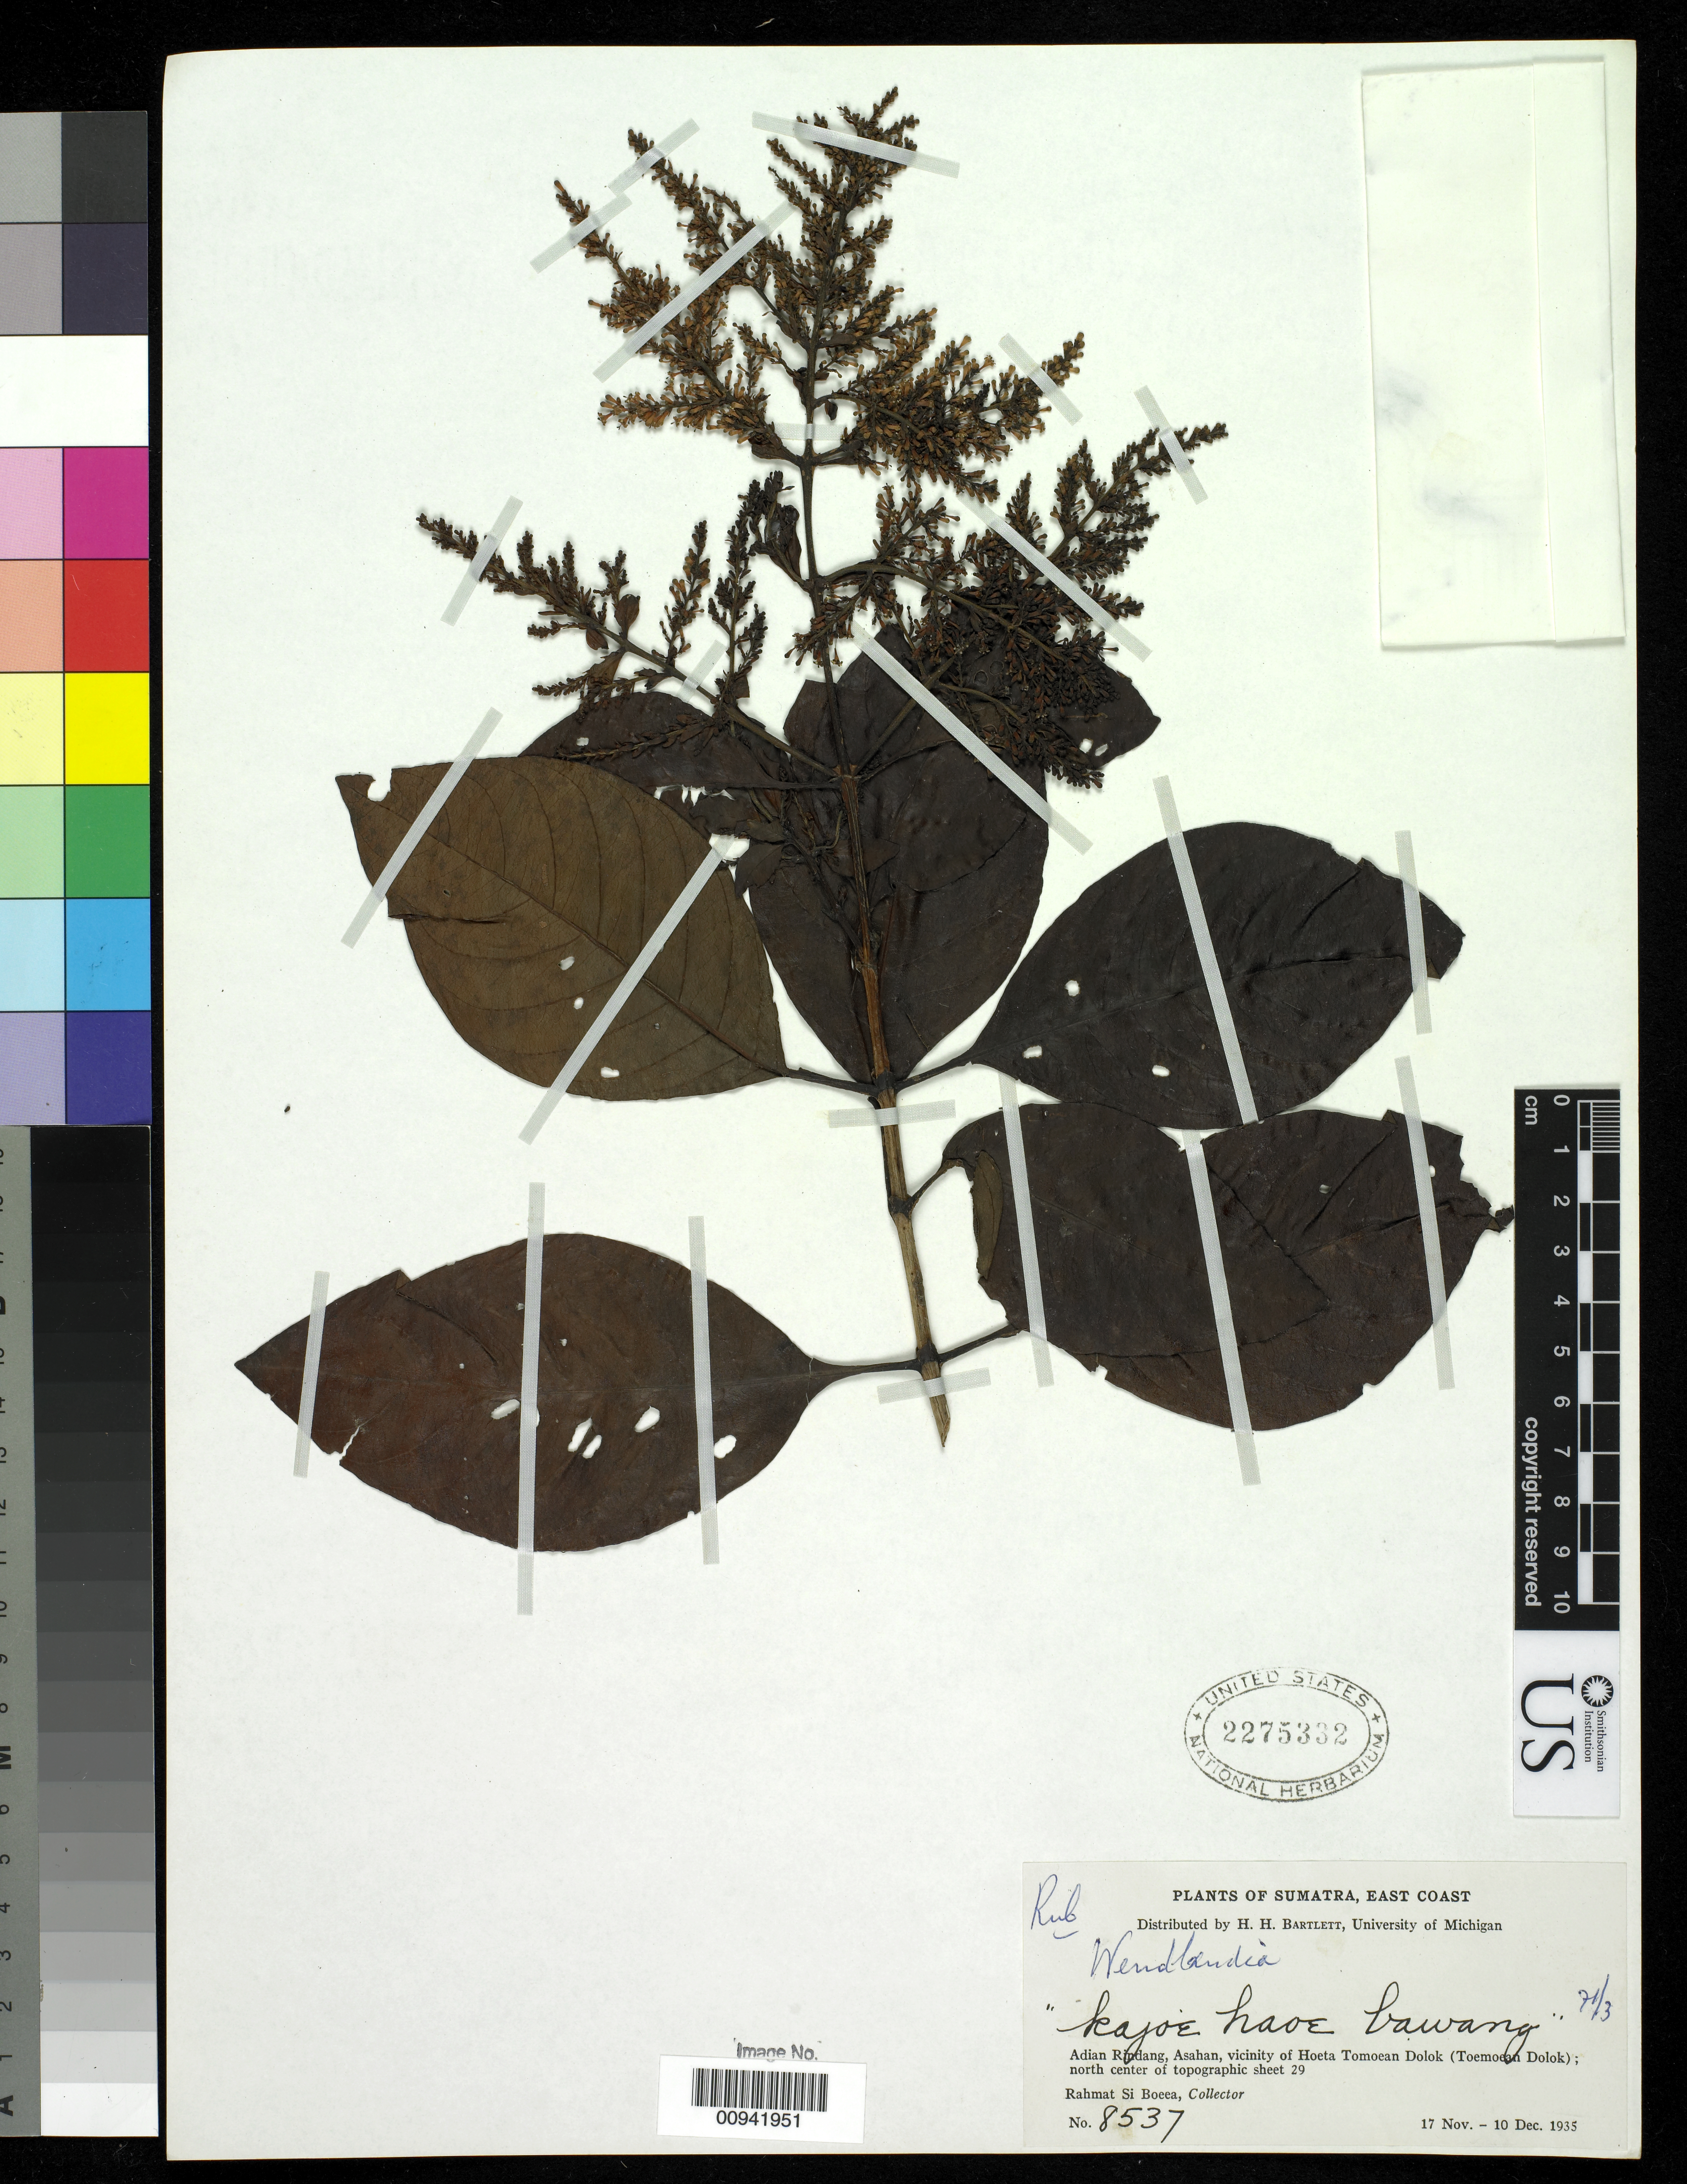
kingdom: Plantae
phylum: Tracheophyta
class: Magnoliopsida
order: Gentianales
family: Rubiaceae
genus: Wendlandia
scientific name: Wendlandia sp.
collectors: Rahmat Si Boeea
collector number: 8537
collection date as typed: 17 Nov 1935 to 10 Dec 1935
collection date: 1935-11-17/1935-12-10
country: Indonesia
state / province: Sumatra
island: Sumatra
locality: East Coast, Adian Rindang, Asahan, vicinity of Hoeta Tomoean Dolok [Toemoean Dolok]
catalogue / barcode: US 2275332